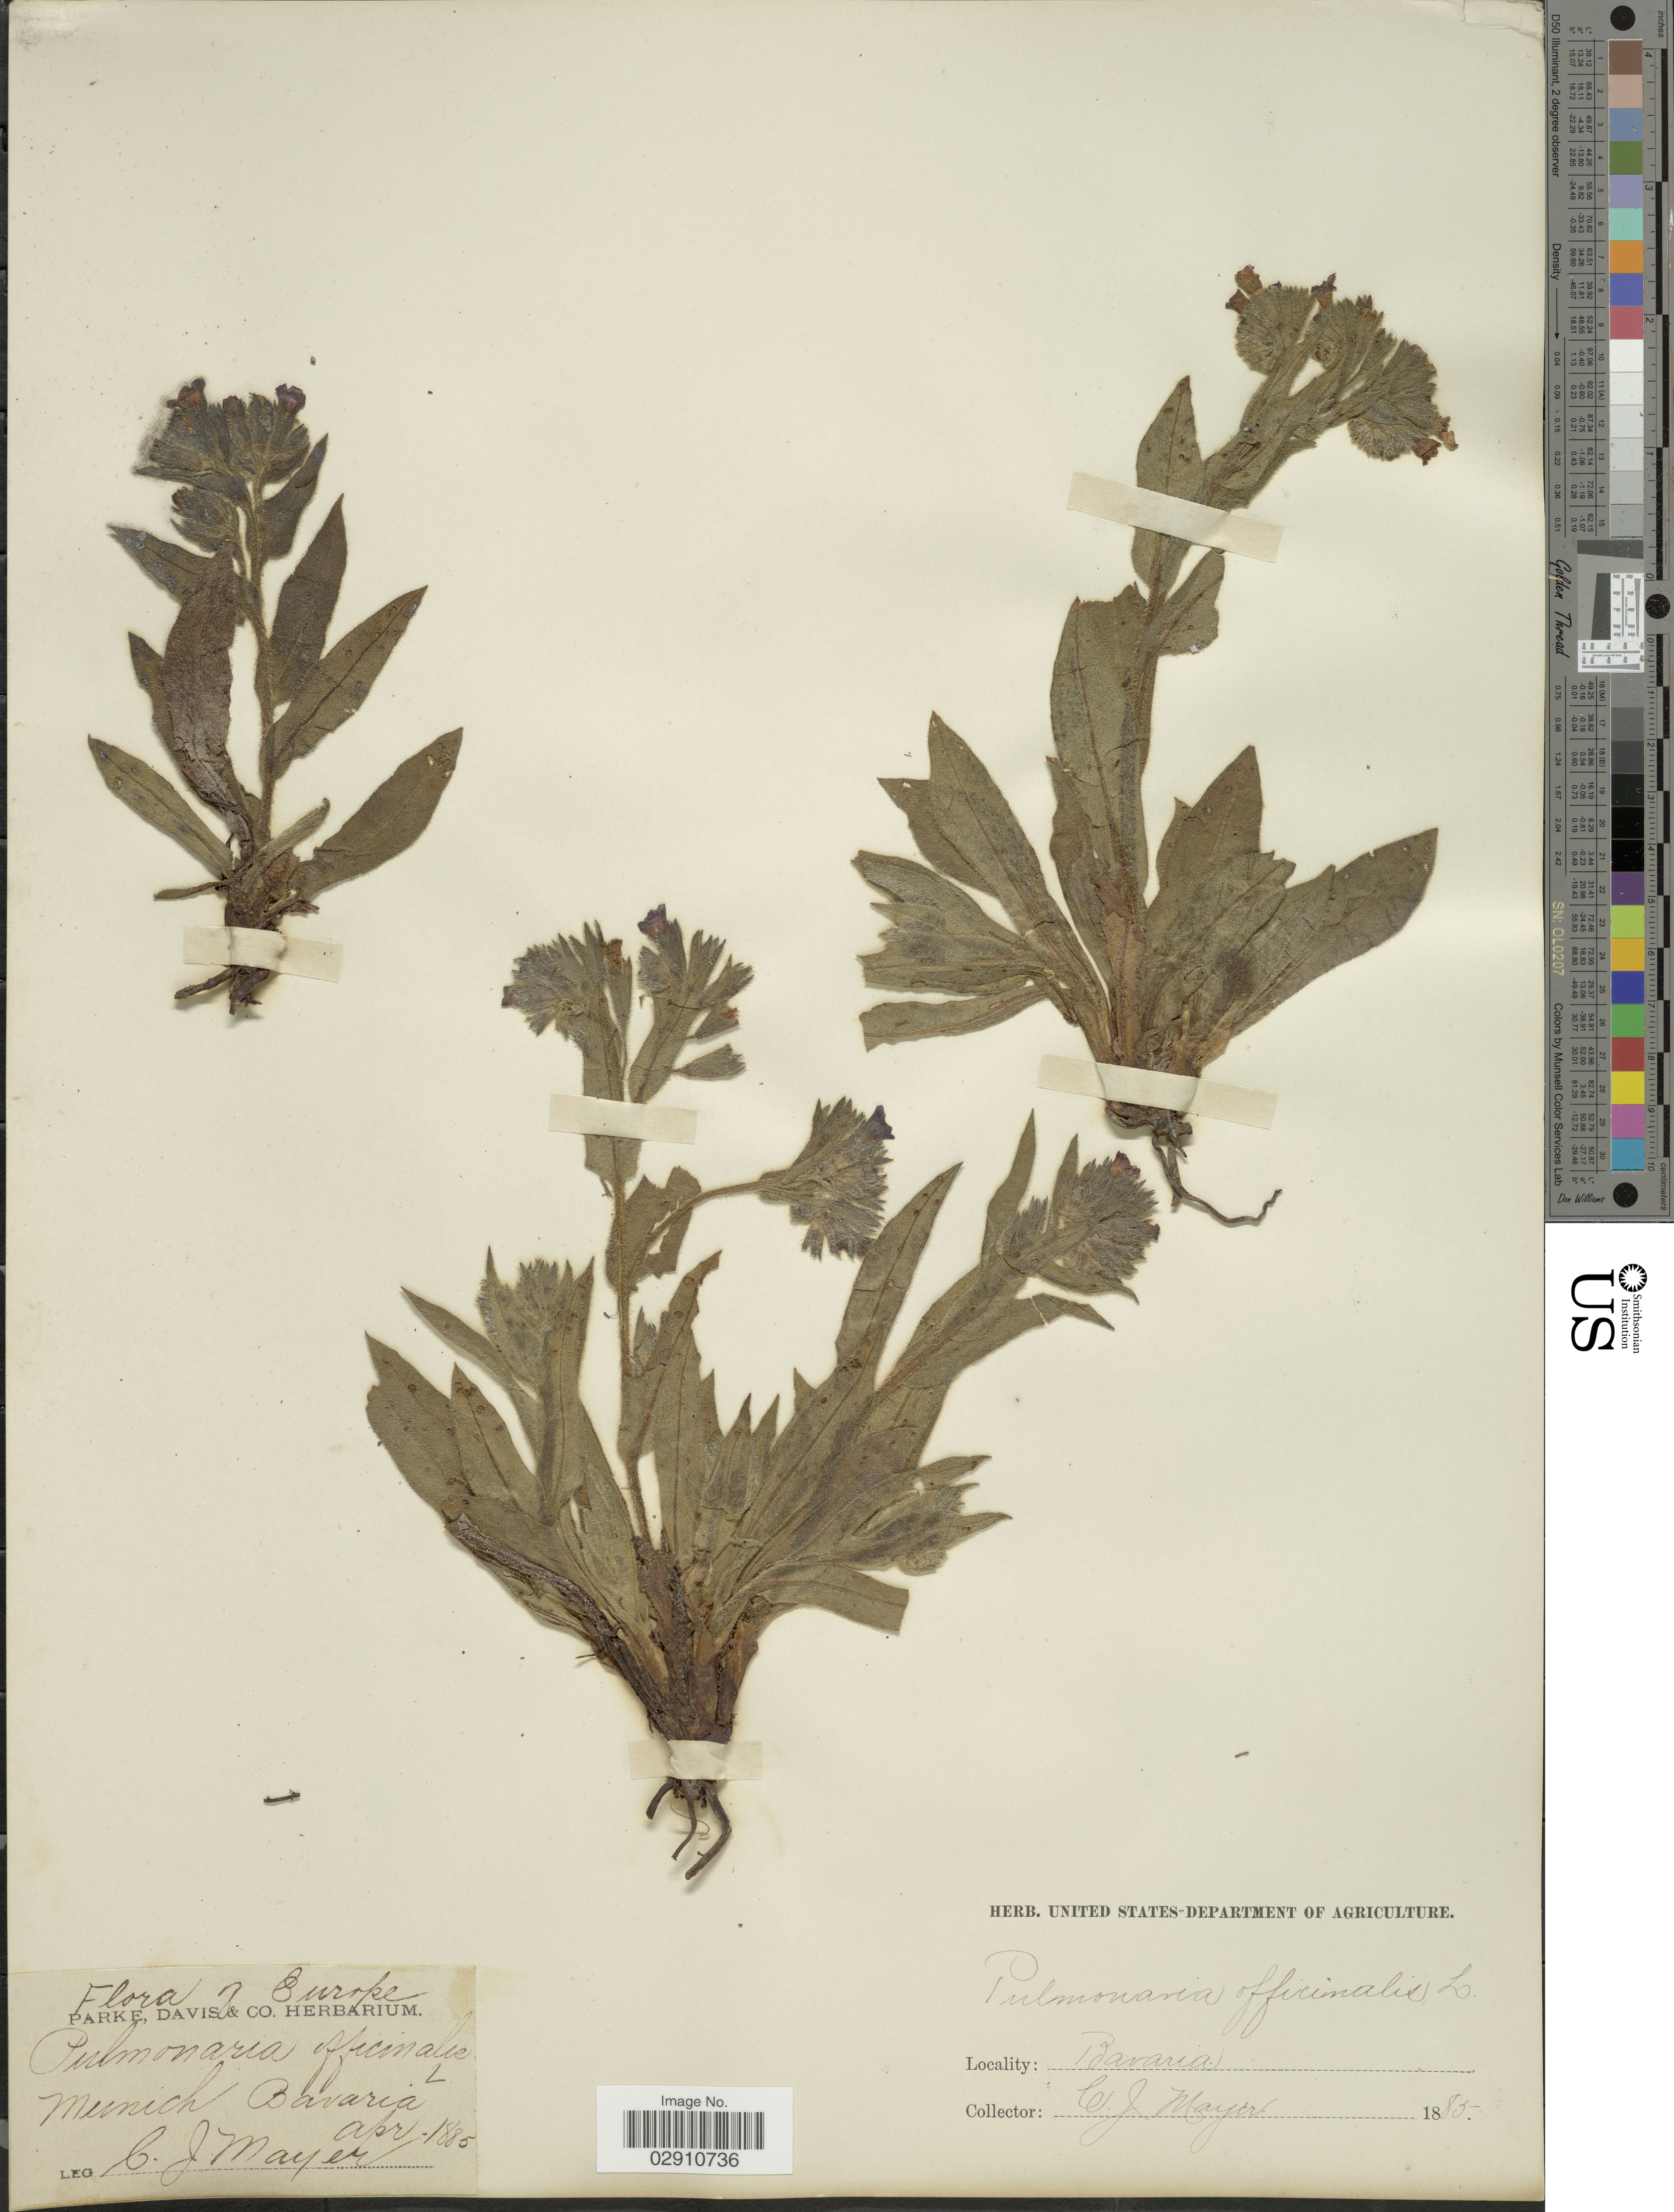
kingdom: Plantae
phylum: Tracheophyta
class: Magnoliopsida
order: Boraginales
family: Boraginaceae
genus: Pulmonaria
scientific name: Pulmonaria officinalis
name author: L.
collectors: C. Mayer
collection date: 1885-04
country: Germany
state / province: Bayern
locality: Munich, Bavaria.